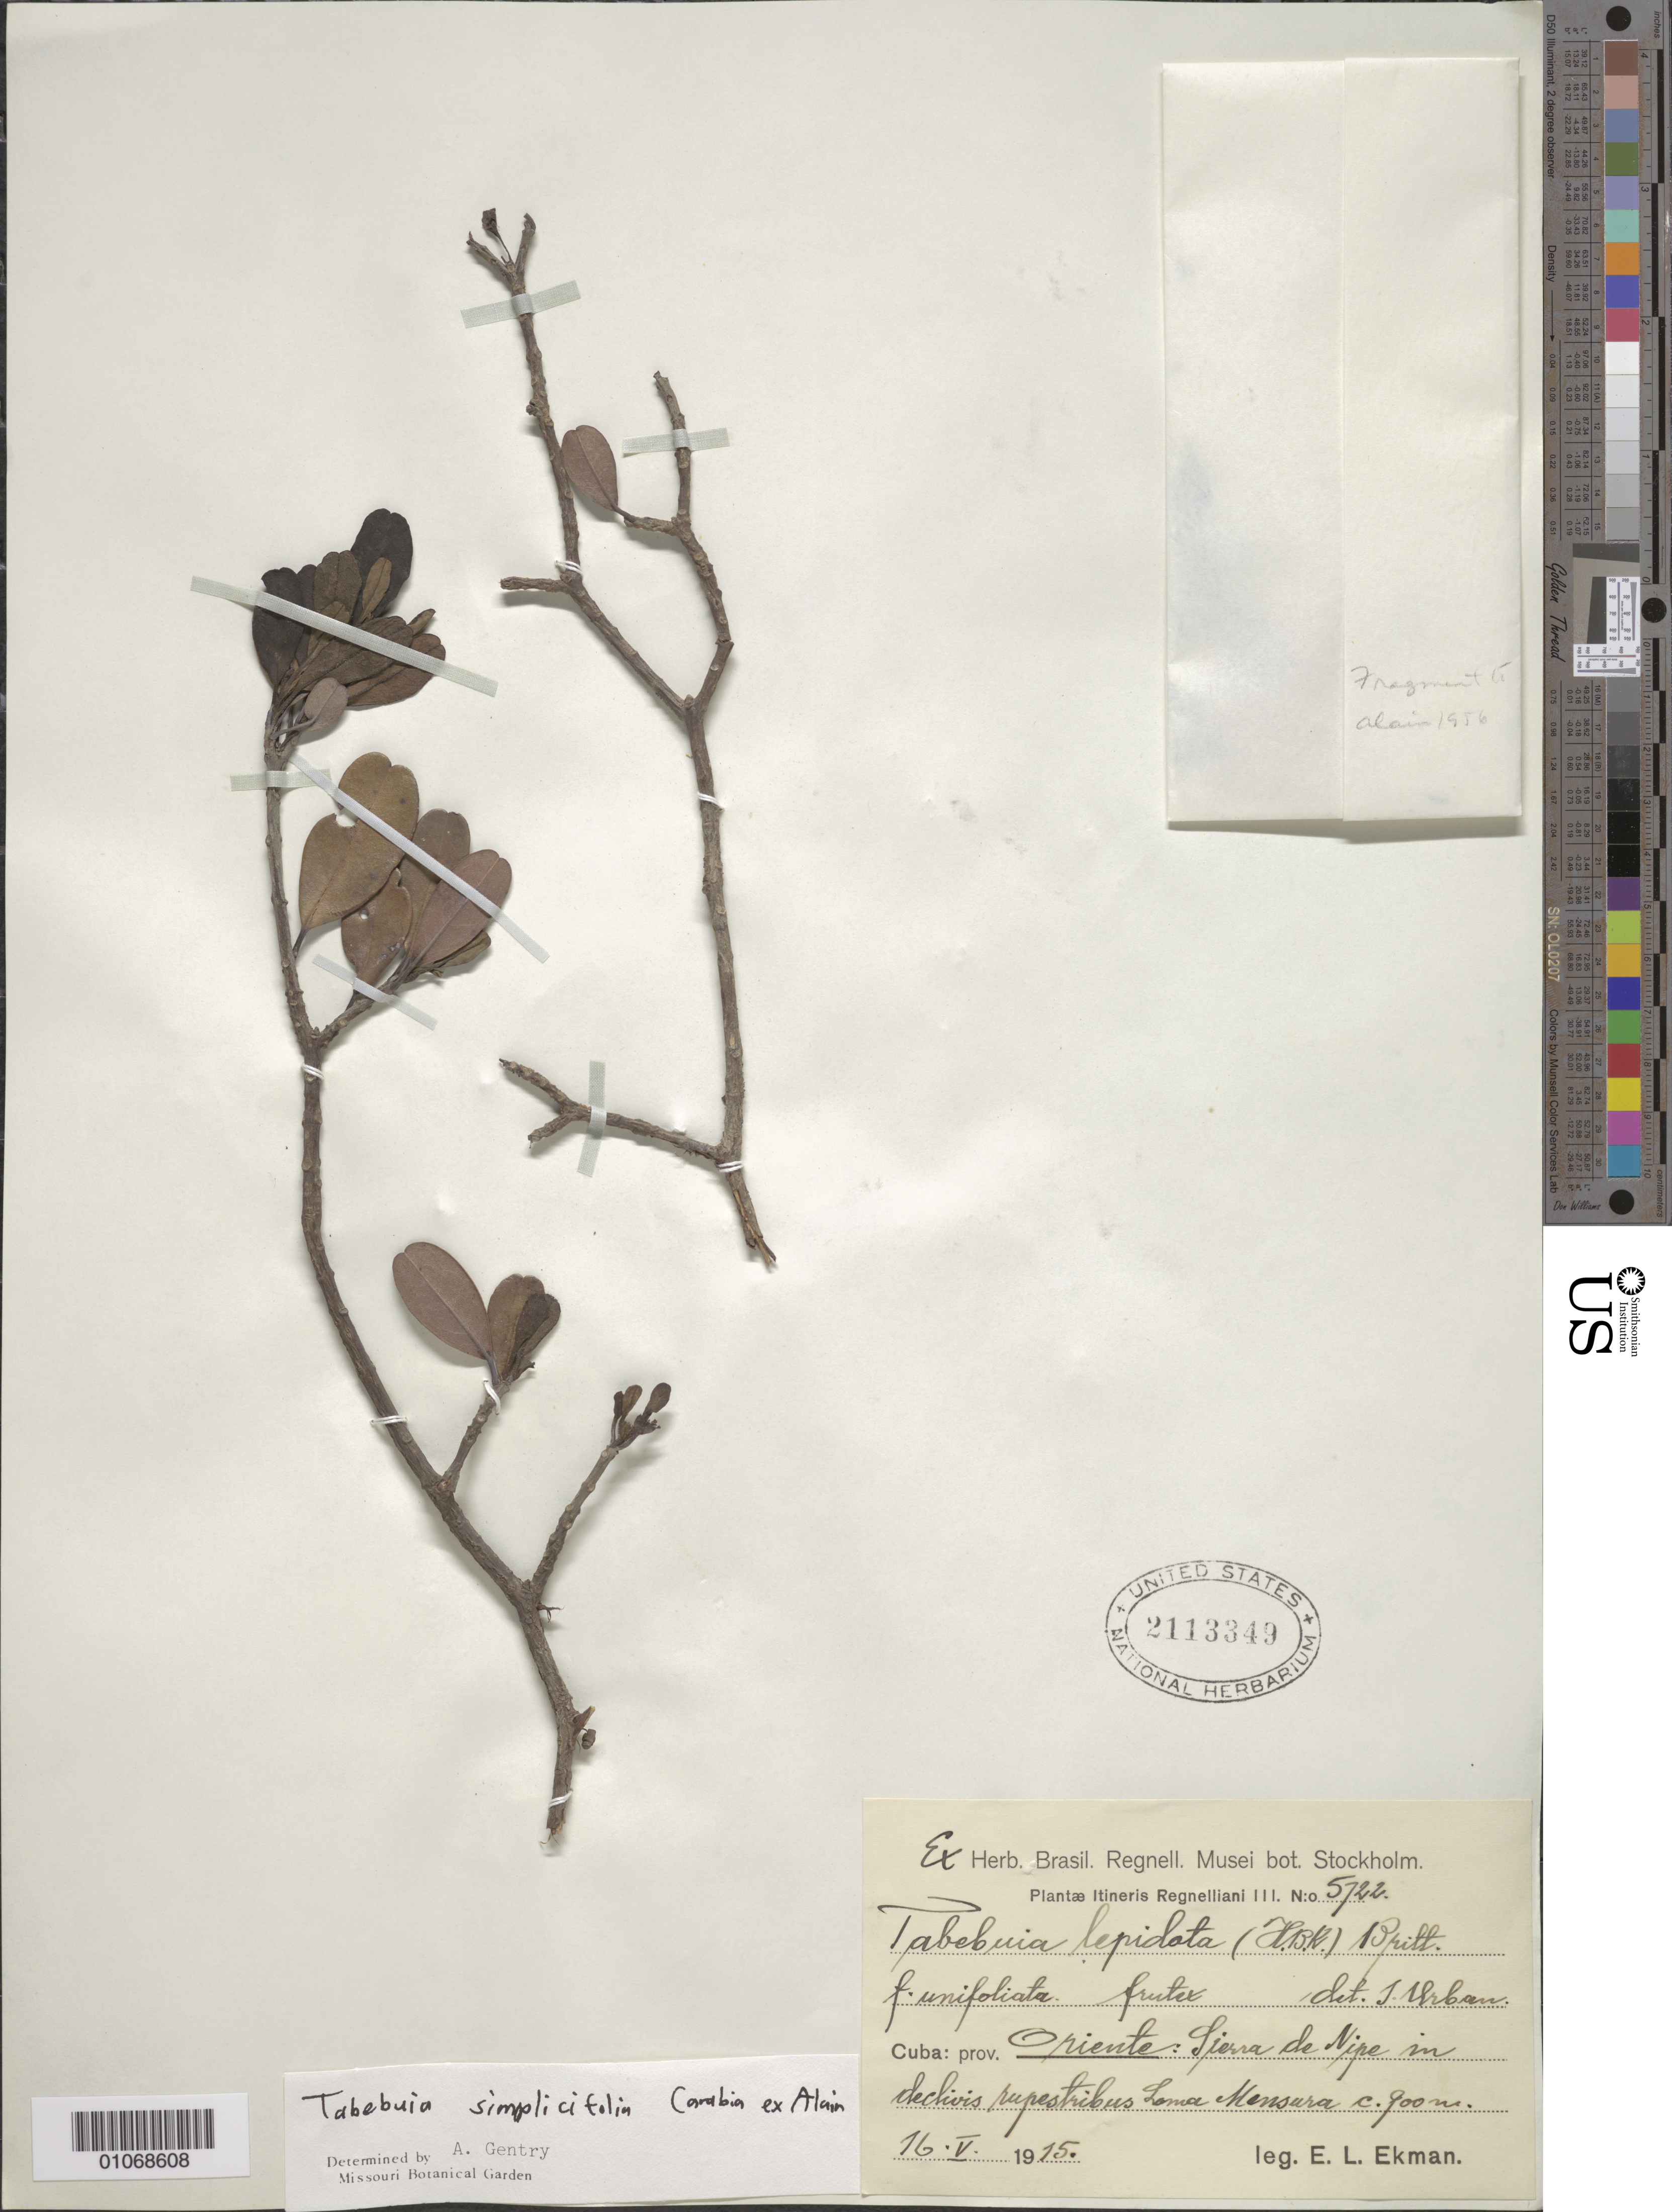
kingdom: Plantae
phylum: Tracheophyta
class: Magnoliopsida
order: Lamiales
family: Bignoniaceae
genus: Tabebuia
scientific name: Tabebuia simplicifolia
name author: Carabia ex Alain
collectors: E. L. Ekman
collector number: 5722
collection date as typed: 16 May 1915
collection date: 1915-05-16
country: Cuba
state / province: Holguín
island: Cuba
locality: Sierra de Nipe in declivis rupestrilus Loma Mensura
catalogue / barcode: US 2113349